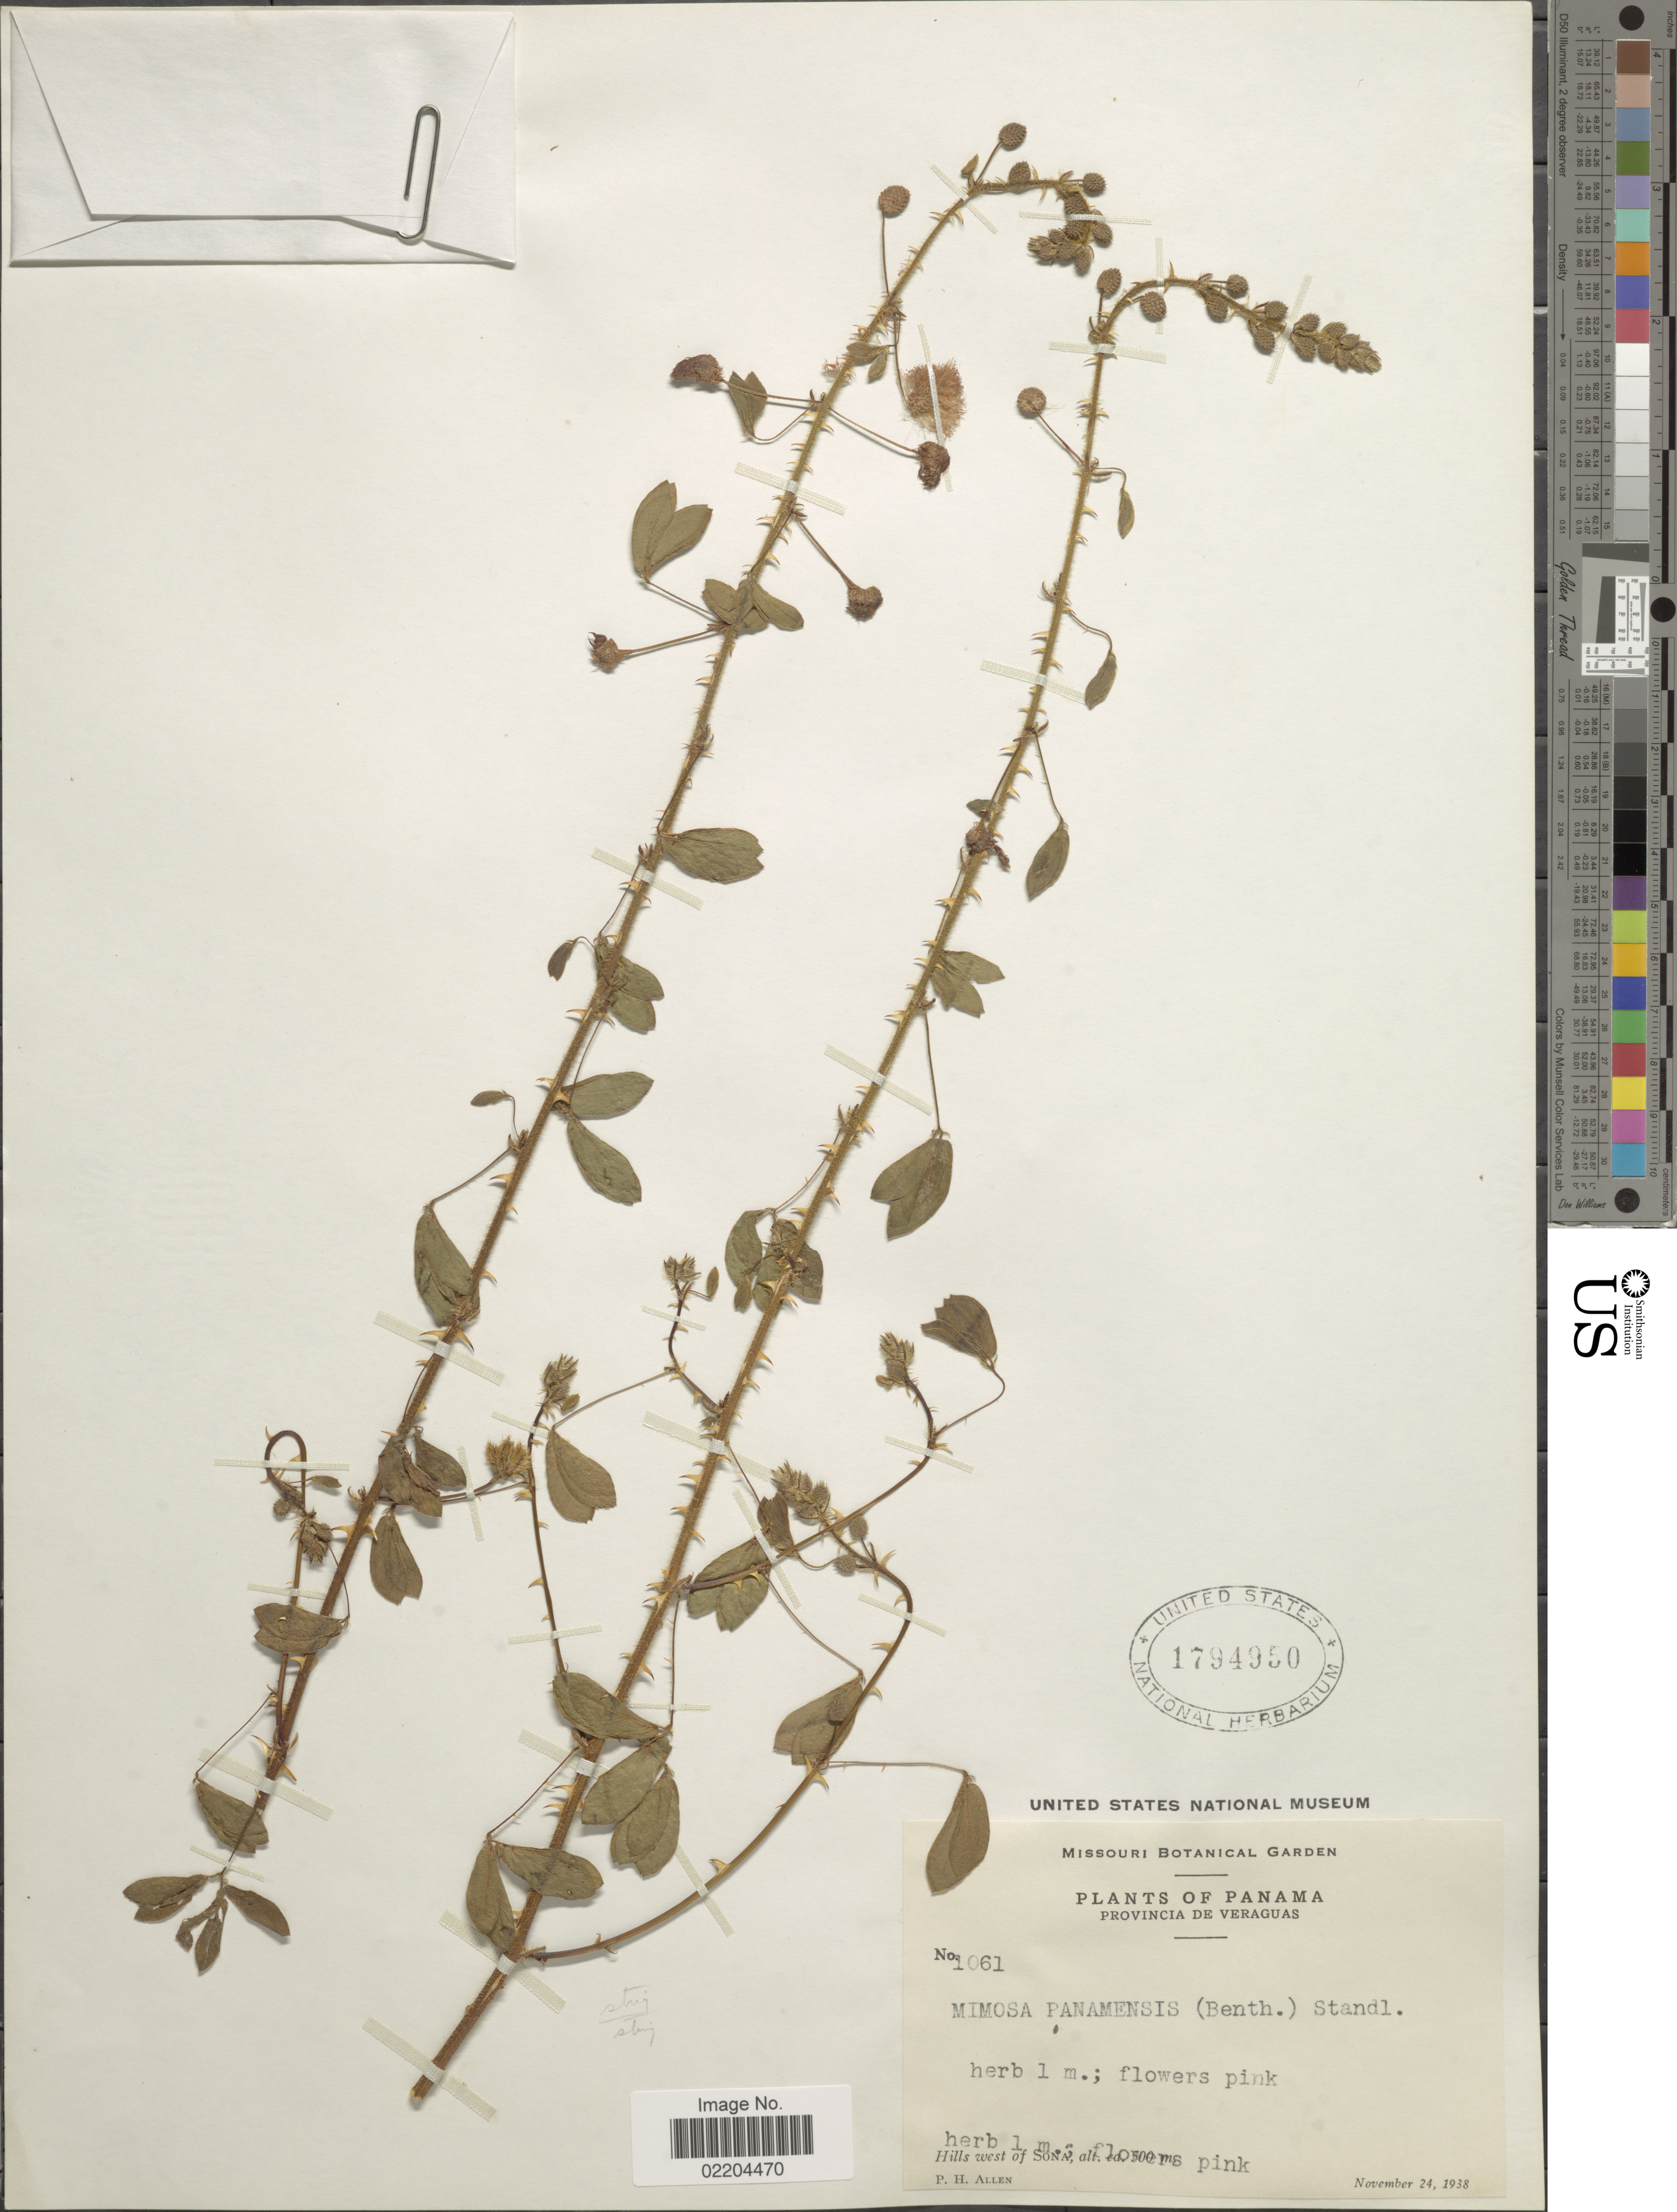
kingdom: Plantae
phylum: Tracheophyta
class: Magnoliopsida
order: Fabales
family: Fabaceae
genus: Mimosa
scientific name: Mimosa panamensis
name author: (Benth.) Standl.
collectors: P. H. Allen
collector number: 1061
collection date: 1938-11-24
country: Panama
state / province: Veraguas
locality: Provincia de Veraguas. Hills west of Sona.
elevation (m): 500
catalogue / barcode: US 1794950